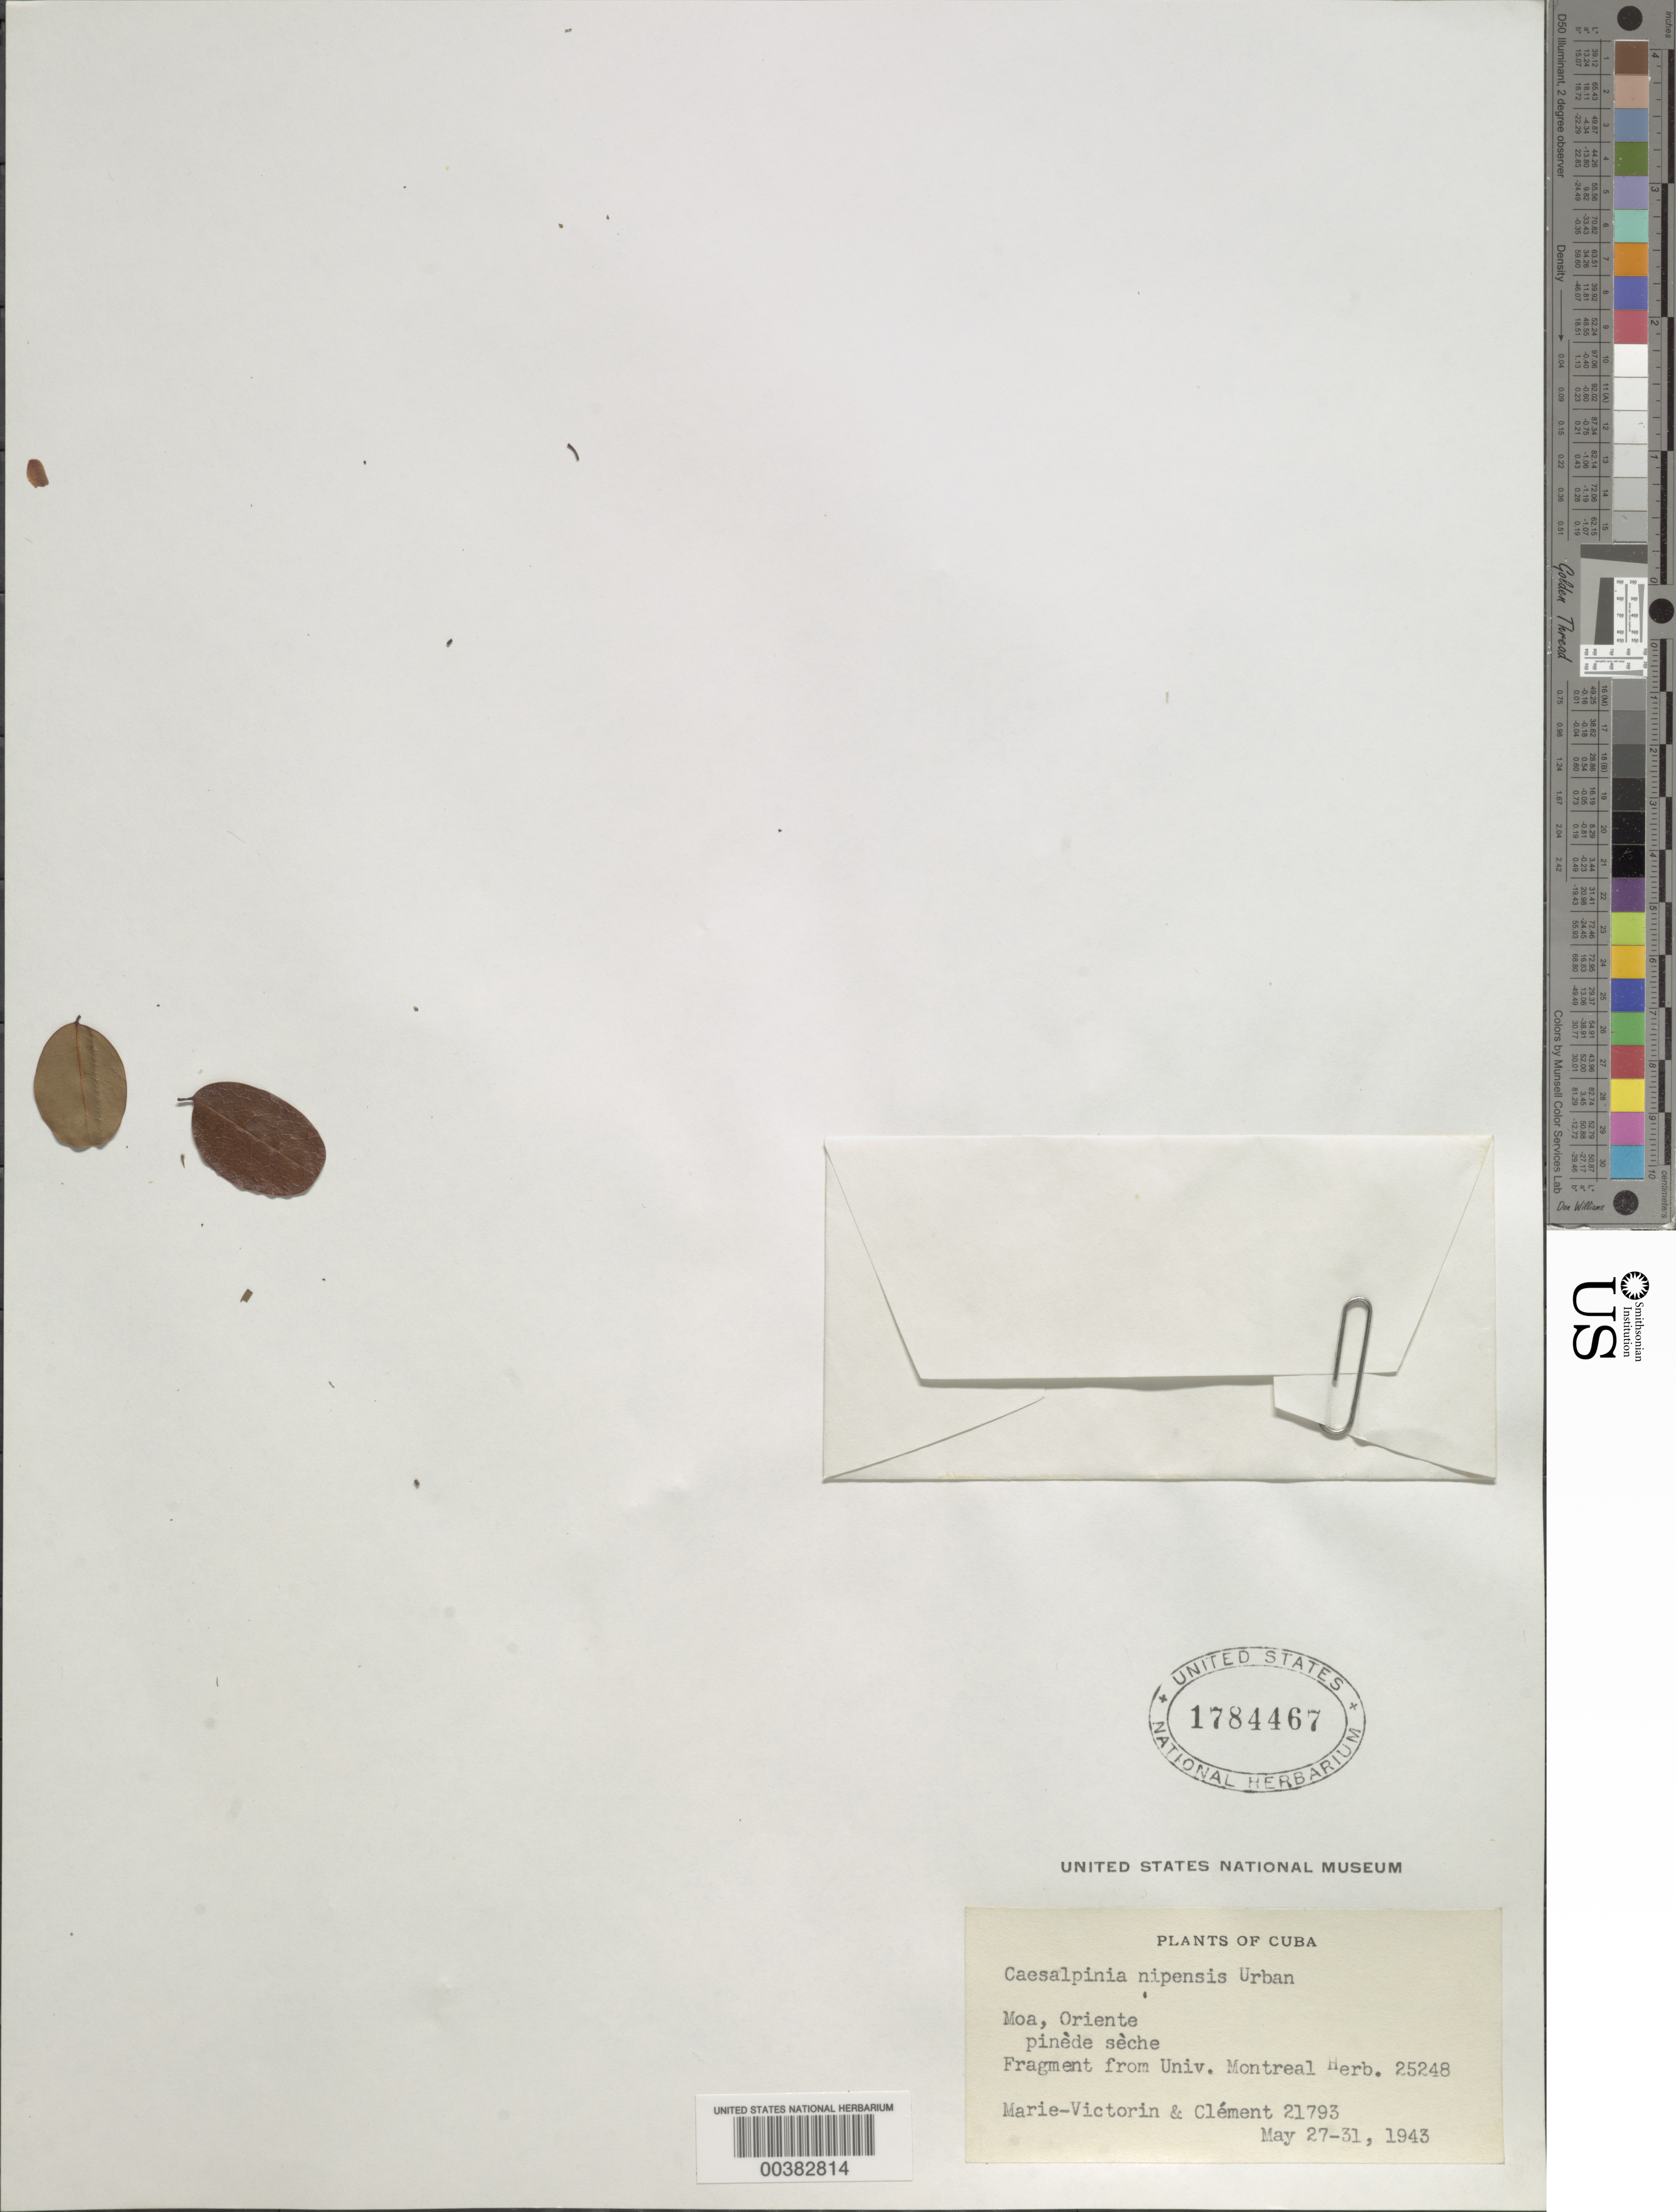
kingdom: Plantae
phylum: Tracheophyta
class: Magnoliopsida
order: Fabales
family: Fabaceae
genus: Caesalpinia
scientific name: Caesalpinia nipensis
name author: Urb.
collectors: Fr. Marie-Victorin & B. Clement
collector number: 21793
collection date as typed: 27 May 1945 to 31 May 1945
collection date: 1945-05-27/1945-05-31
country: Cuba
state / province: Oriente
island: Greater Antilles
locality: Moa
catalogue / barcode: US 1784467